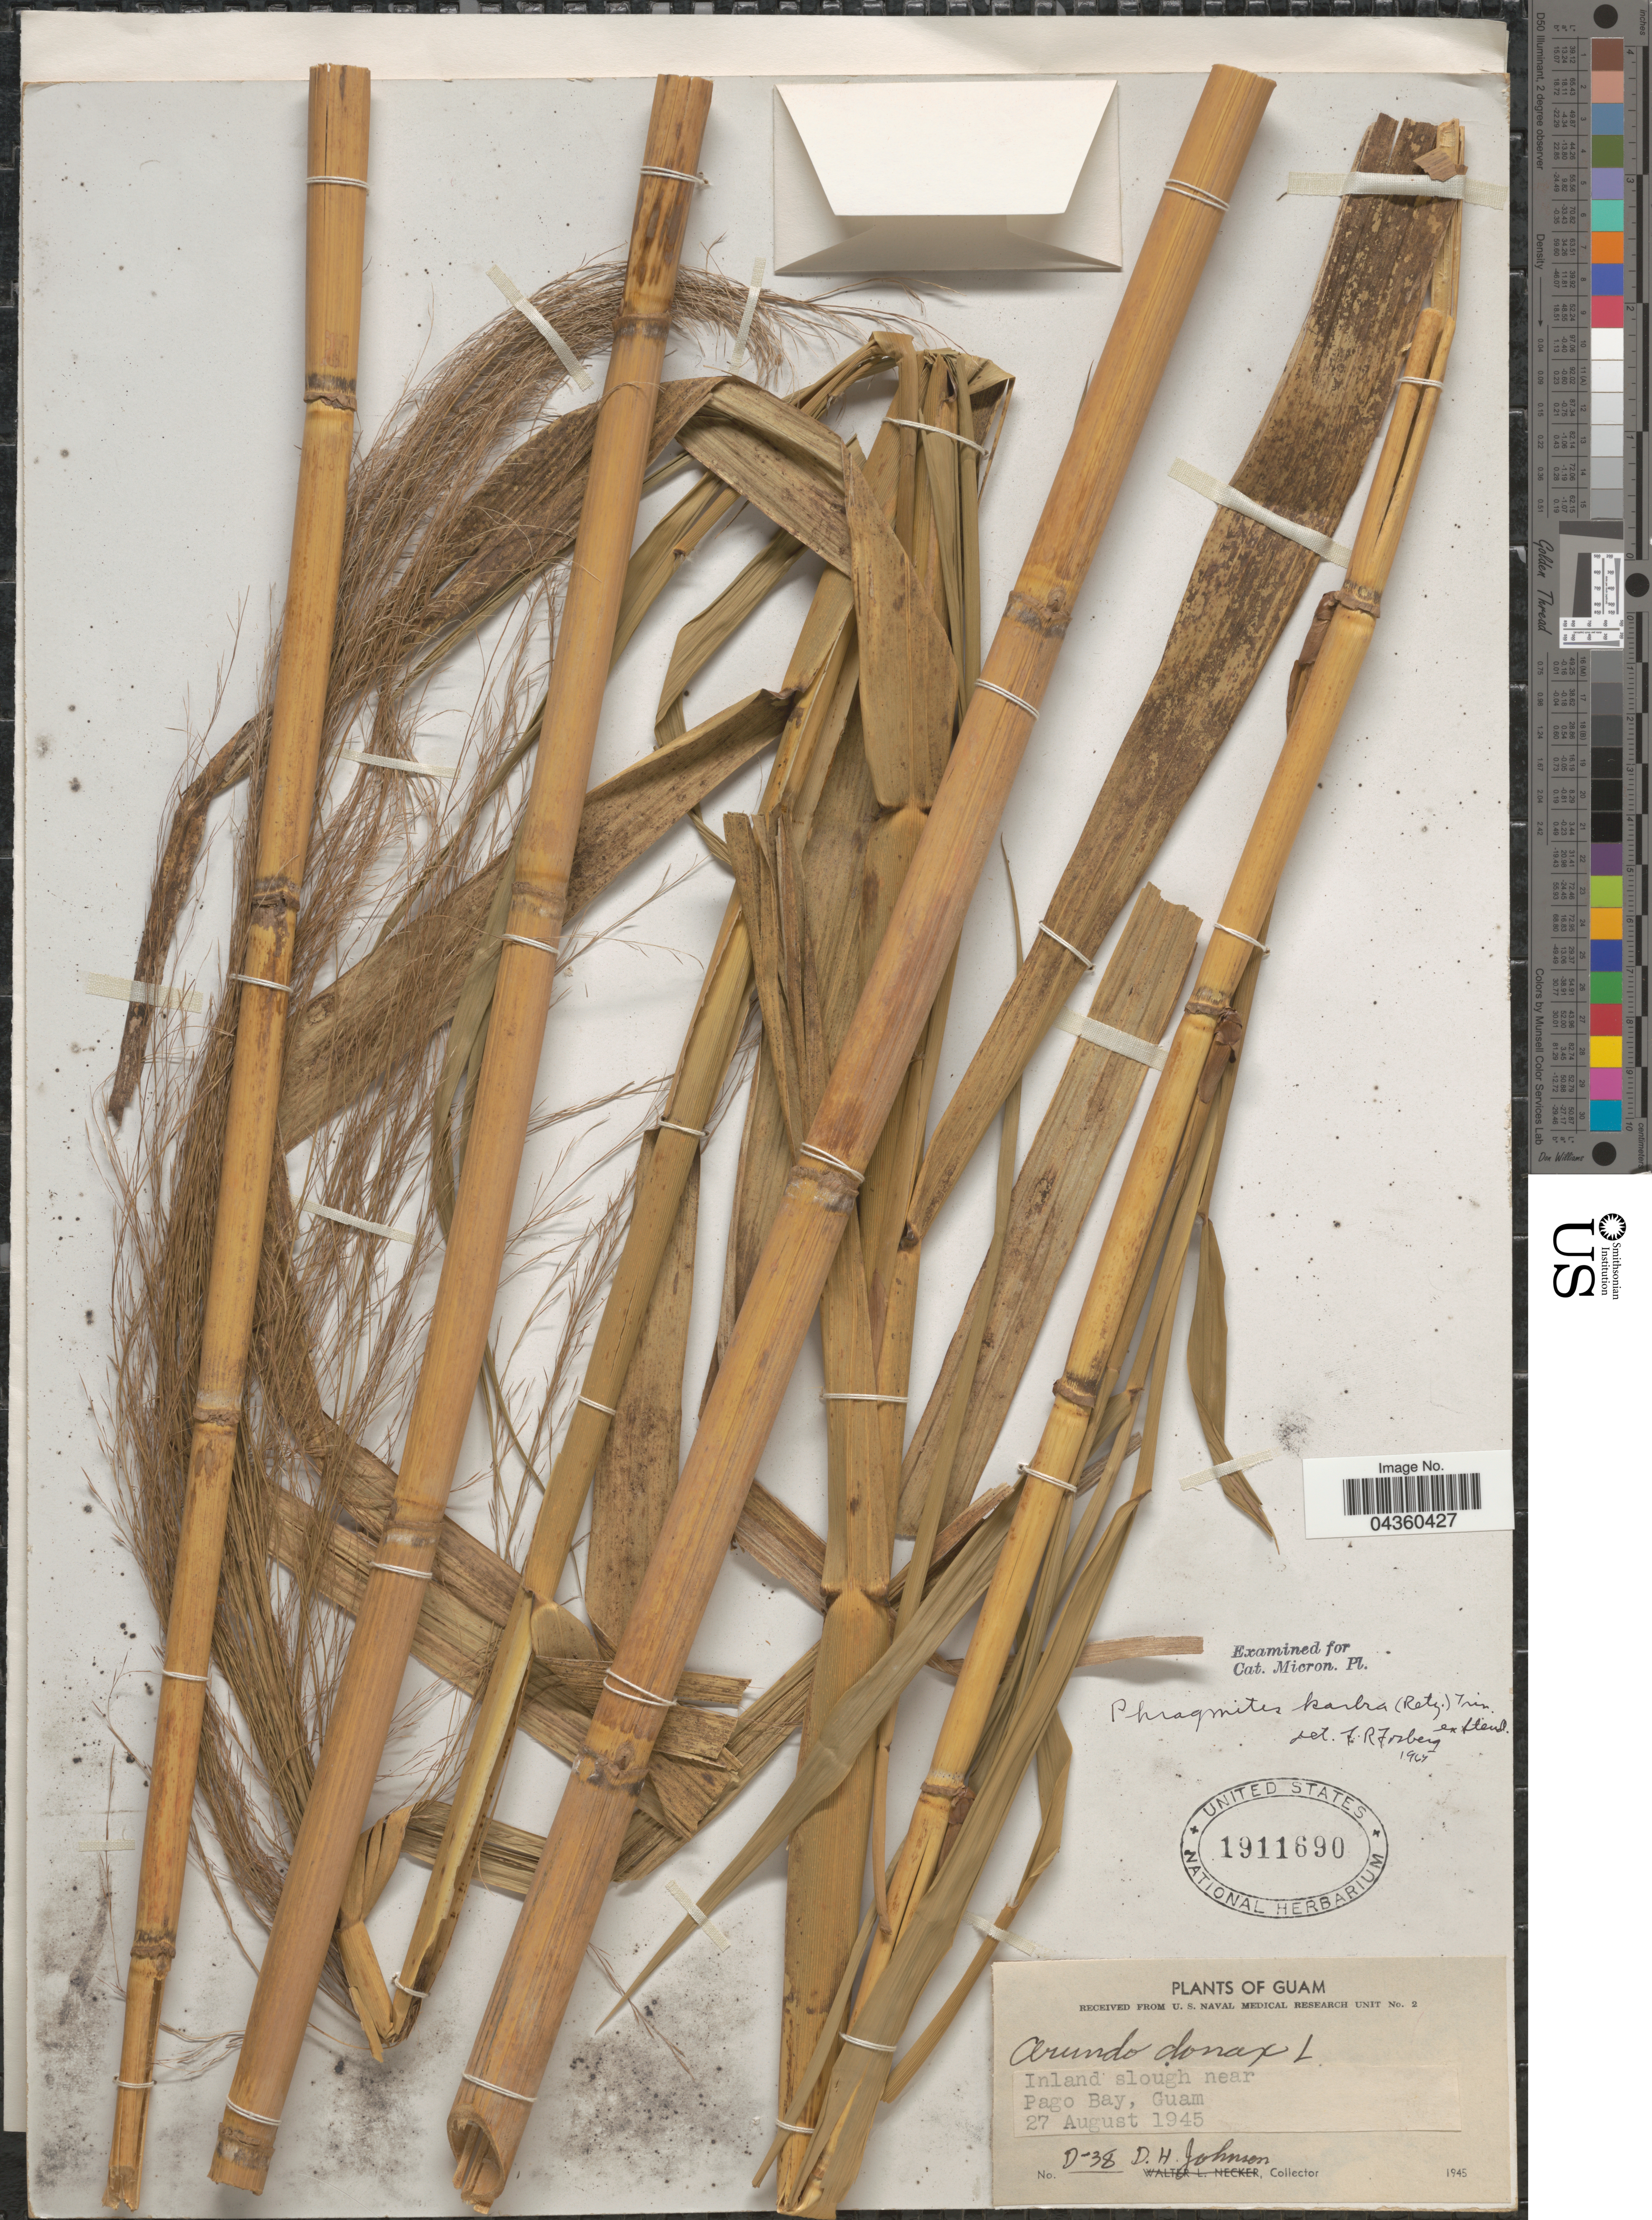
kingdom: Plantae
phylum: Tracheophyta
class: Liliopsida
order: Poales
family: Poaceae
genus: Phragmites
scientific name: Phragmites karka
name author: (Retz.) Trin. ex Steud.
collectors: D.H. Johnson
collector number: D-38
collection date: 1945-08-27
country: Guam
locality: Inland slough near Pago Bay.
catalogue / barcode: US 1911690